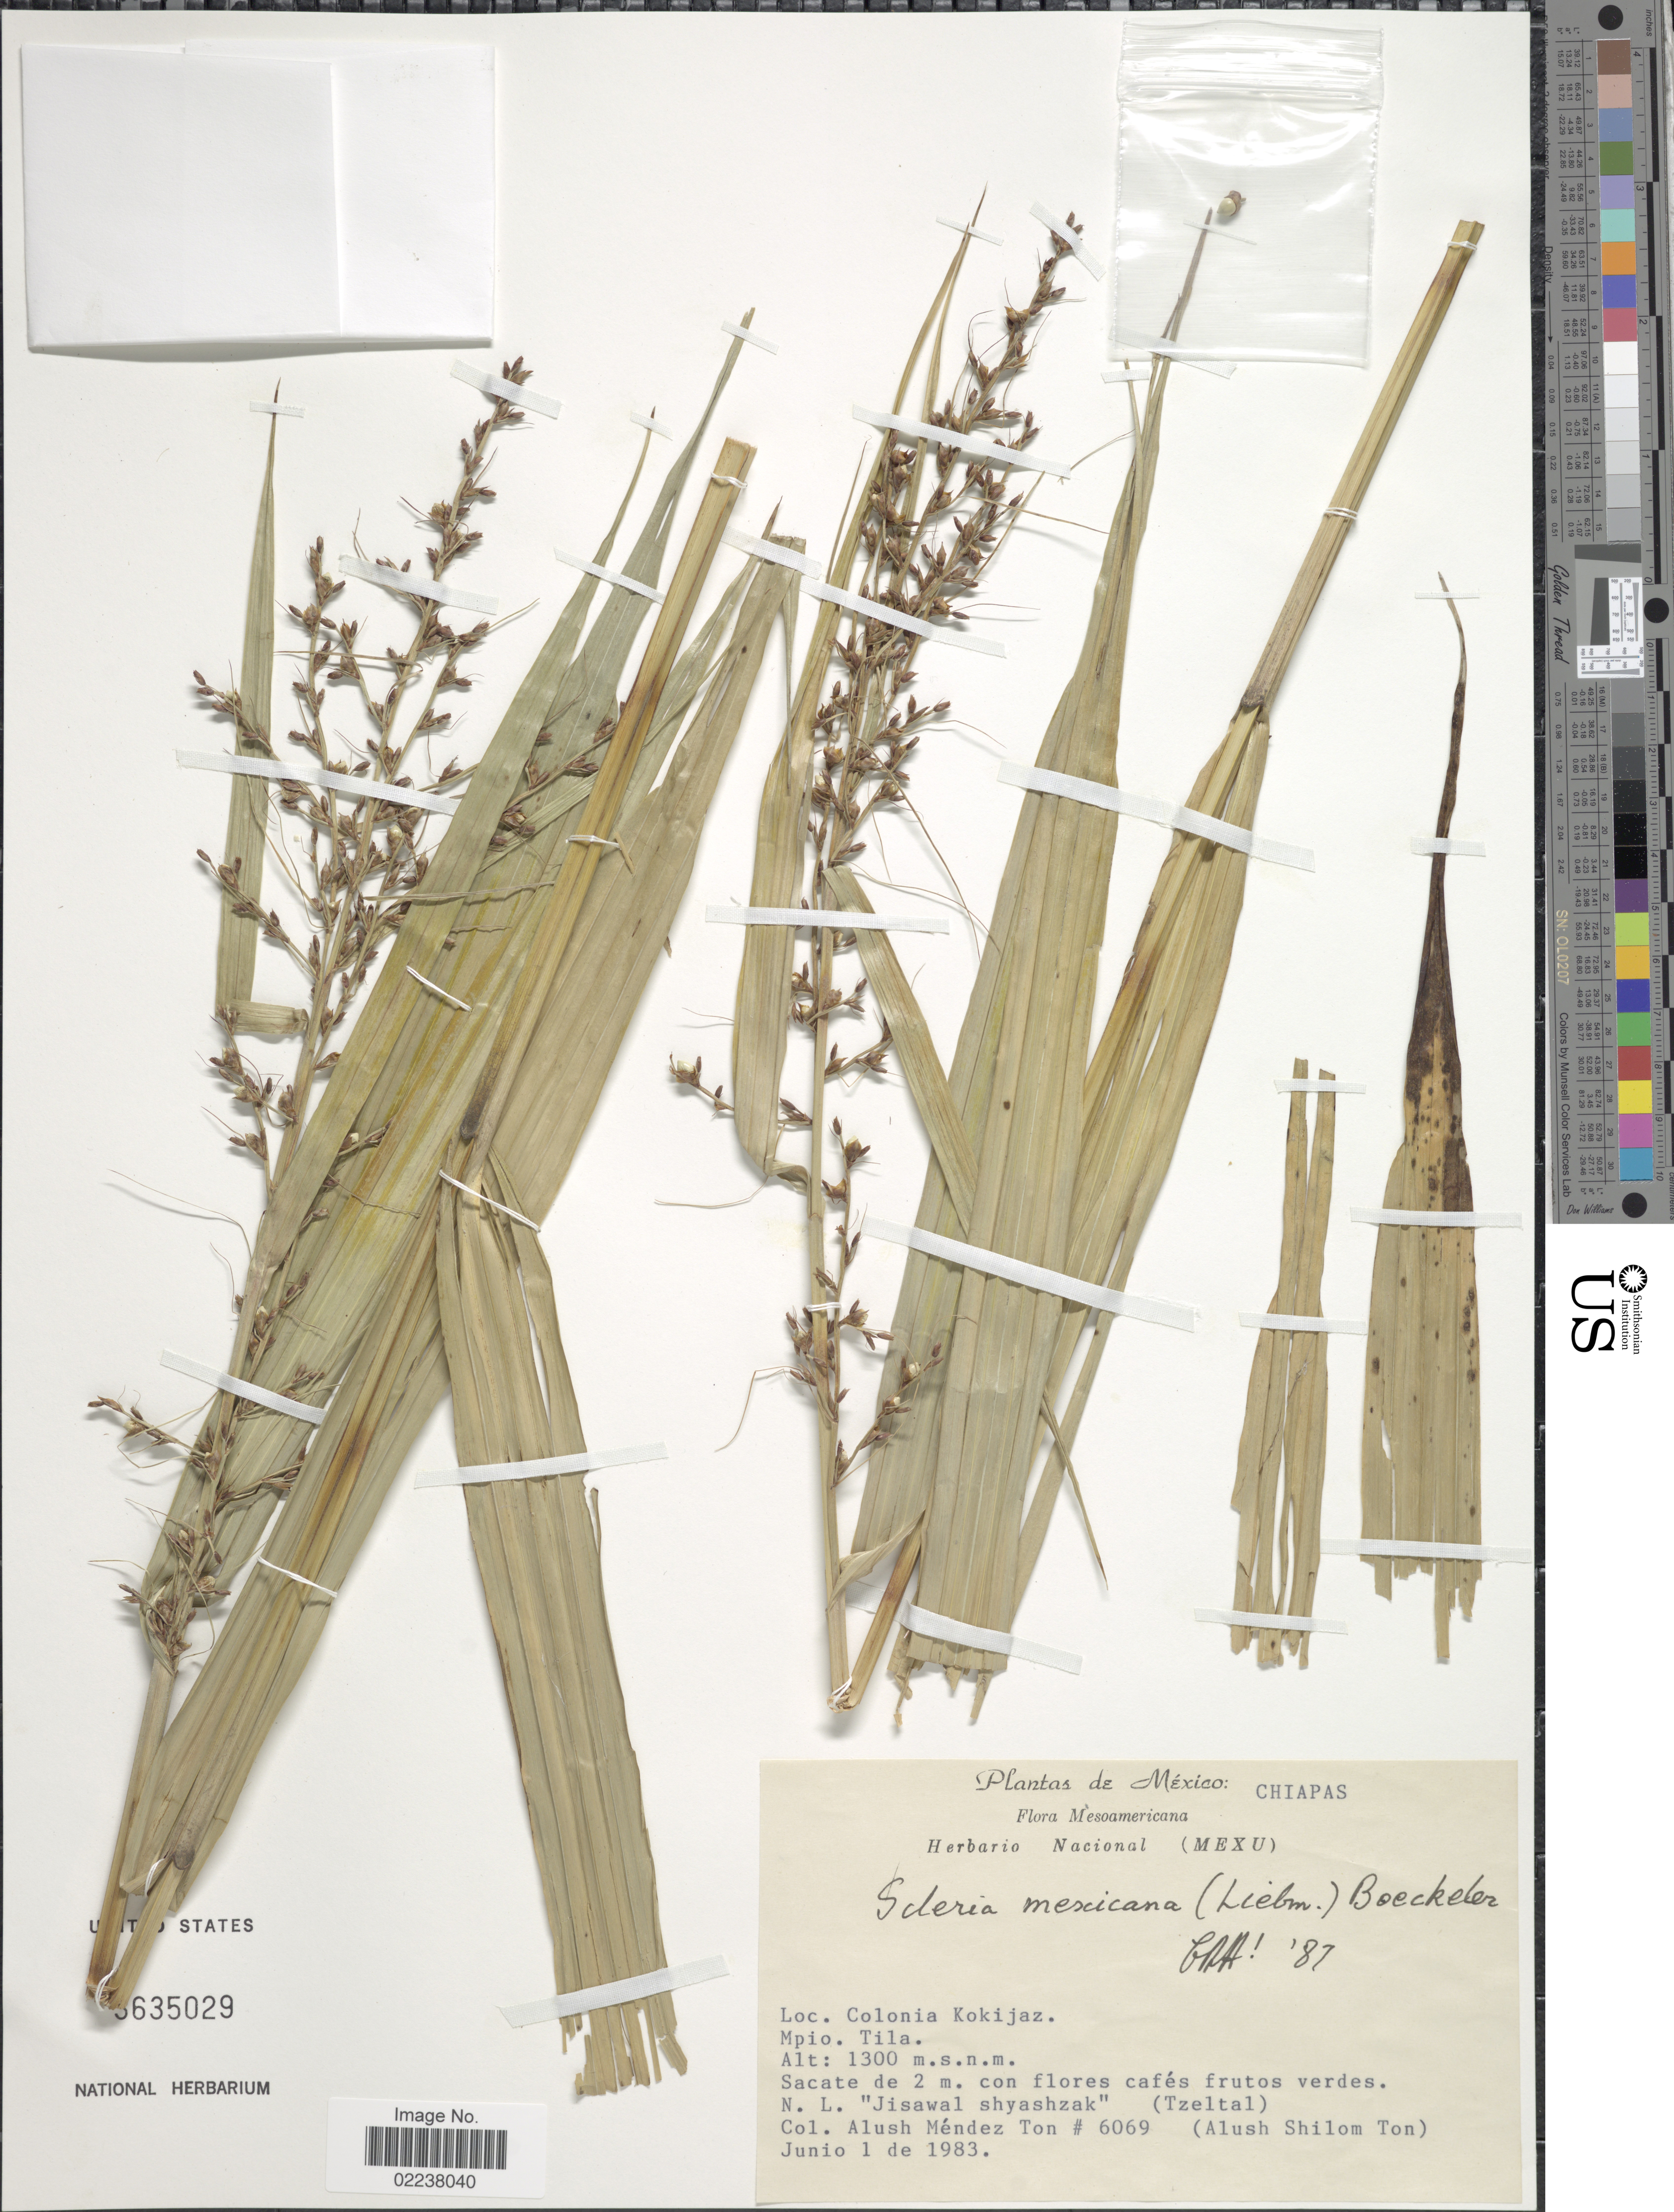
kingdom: Plantae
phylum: Tracheophyta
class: Liliopsida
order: Poales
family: Cyperaceae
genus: Scleria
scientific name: Scleria mexicana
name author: (Liebm.) Boeckeler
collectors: A. S. Ton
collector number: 6069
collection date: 1983-06-01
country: Mexico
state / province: Chiapas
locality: Colonia Kokijaz, Mpio. Tila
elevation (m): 1300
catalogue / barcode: US 3635029